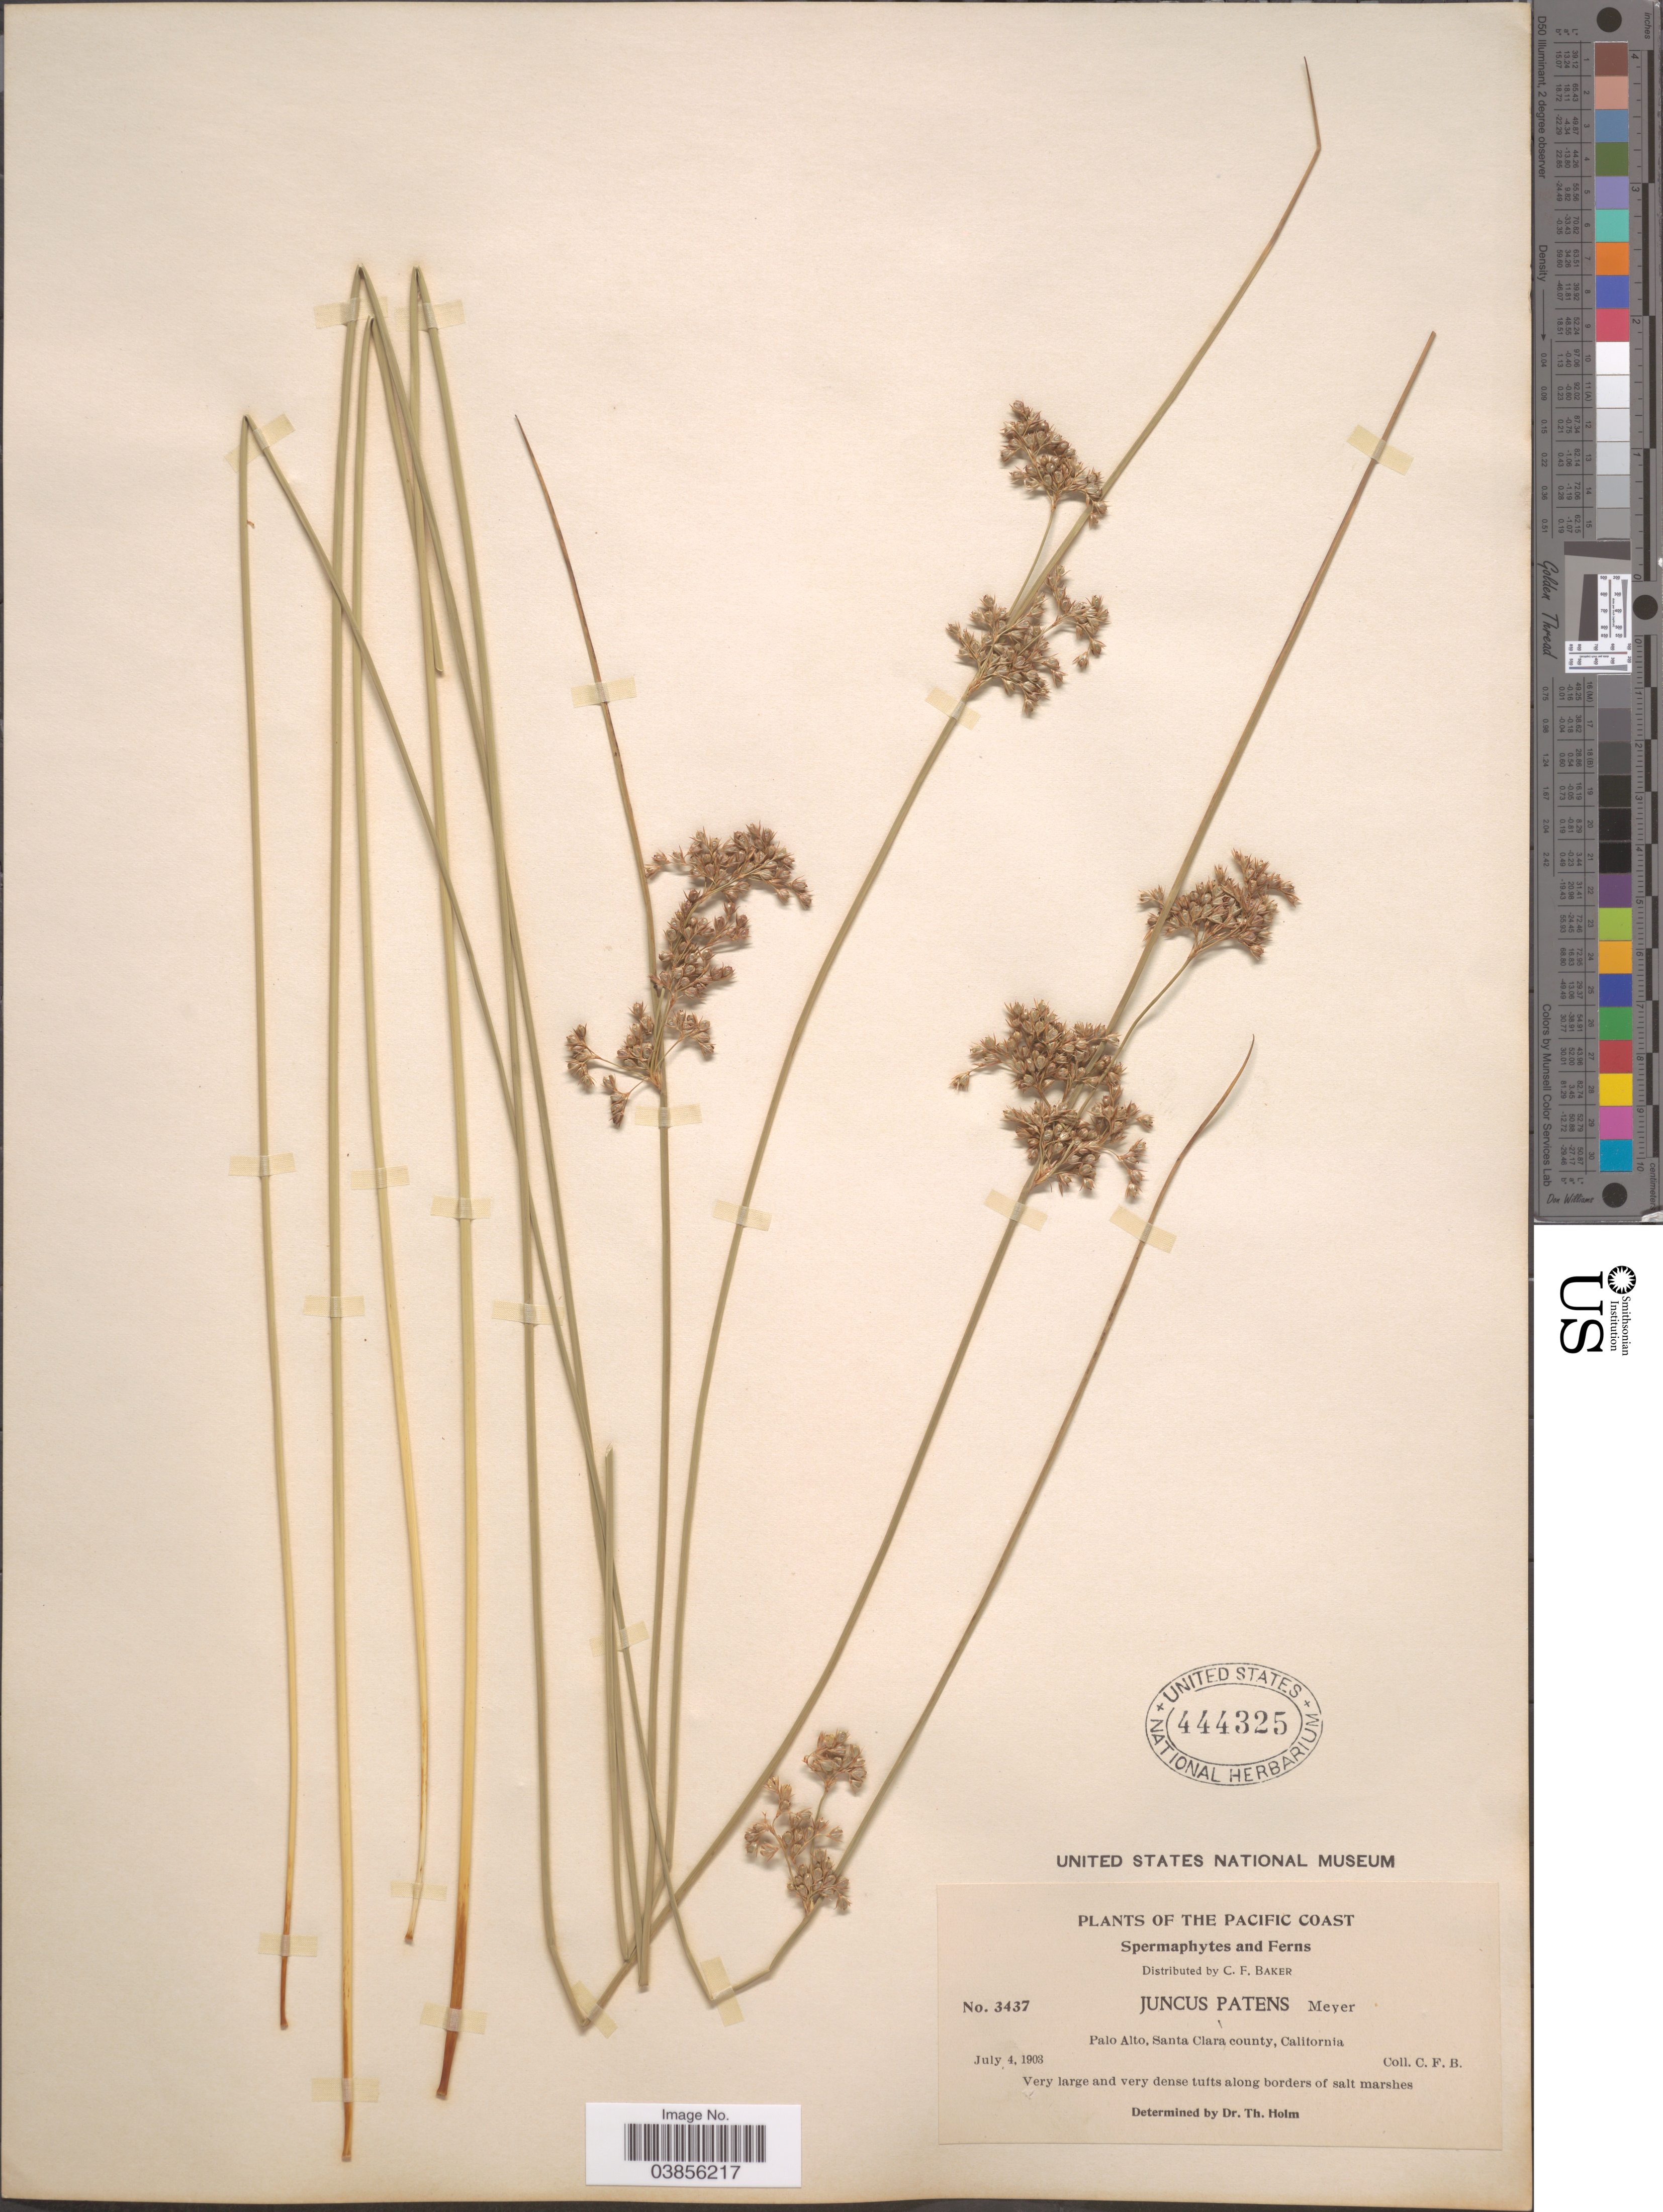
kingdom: Plantae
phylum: Tracheophyta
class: Liliopsida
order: Poales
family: Juncaceae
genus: Juncus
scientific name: Juncus patens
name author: E. Mey.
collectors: C. F. Baker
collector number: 3437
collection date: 1903-07-04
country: United States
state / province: California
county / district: Santa Clara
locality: The Pacific Coast. Palo Alto, Santa Clara county.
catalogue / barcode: US 444325